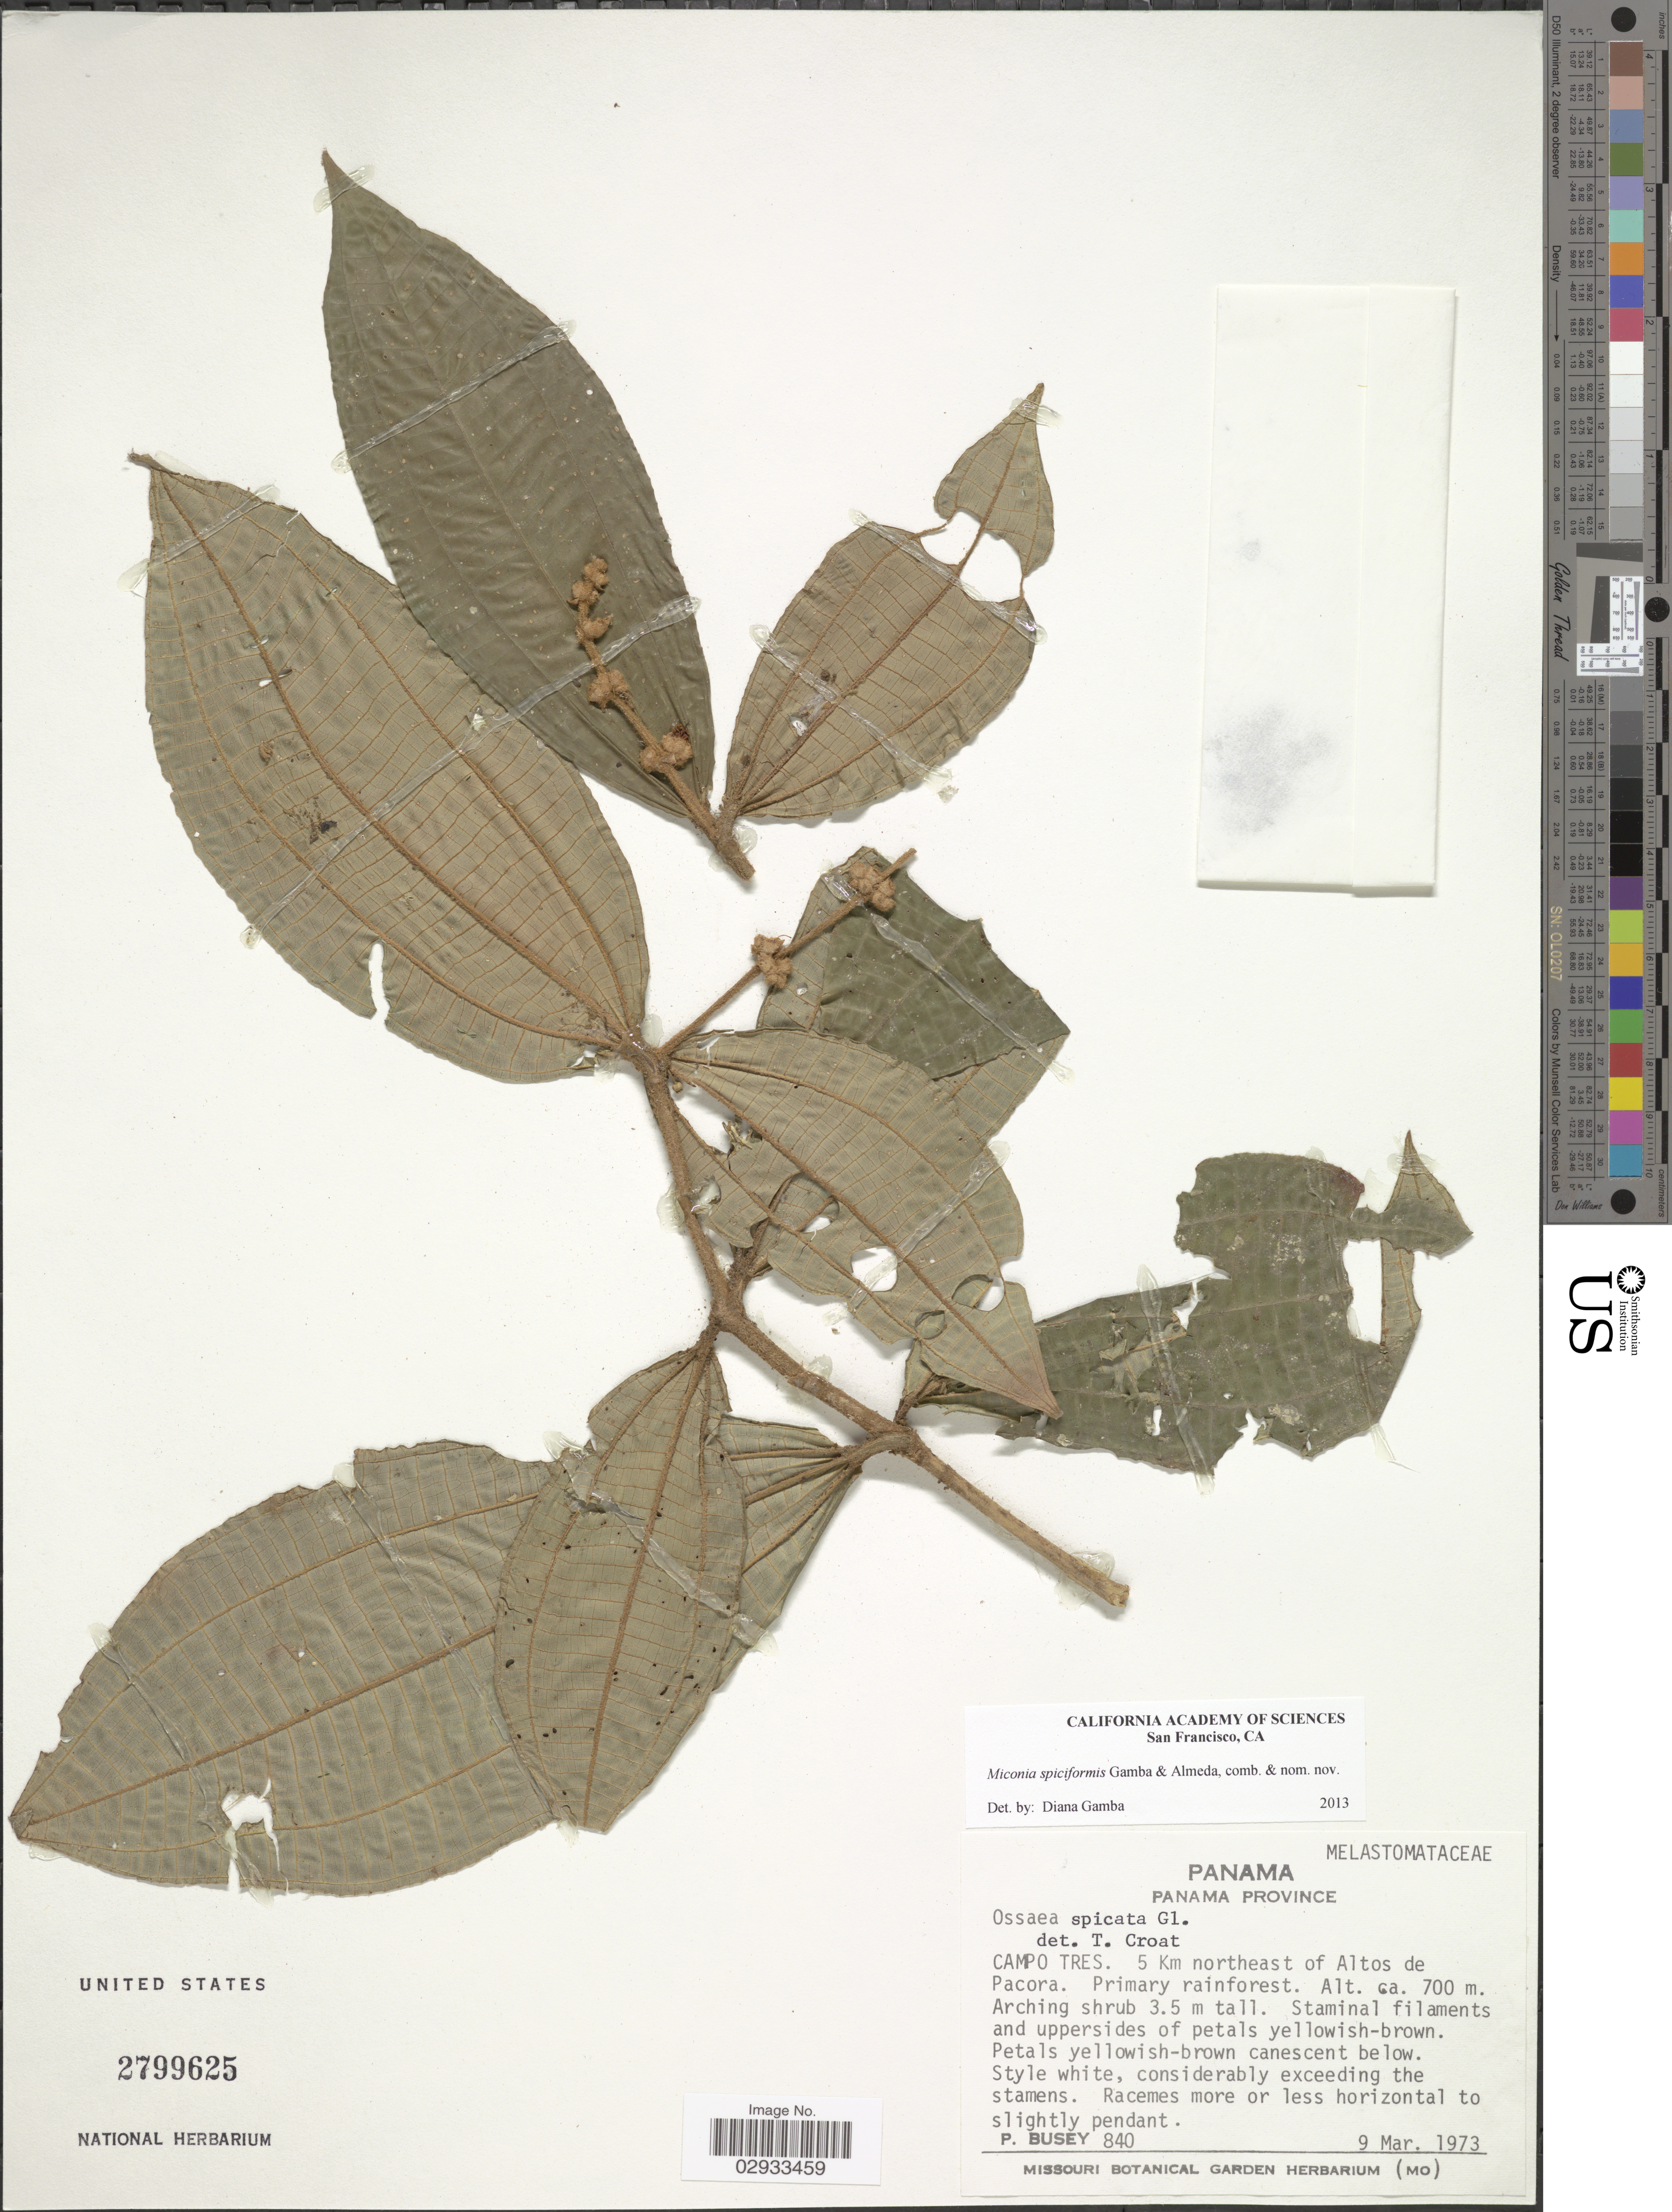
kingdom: Plantae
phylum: Tracheophyta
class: Magnoliopsida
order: Myrtales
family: Melastomataceae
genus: Miconia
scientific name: Miconia spiciformis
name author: Gamba & Almeda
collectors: P. Busey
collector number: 840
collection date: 1973-03-09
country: Panama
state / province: Panamá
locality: Campo Tres. 5 Km northeast of Altos de Pacora.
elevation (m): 700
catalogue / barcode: US 2799625